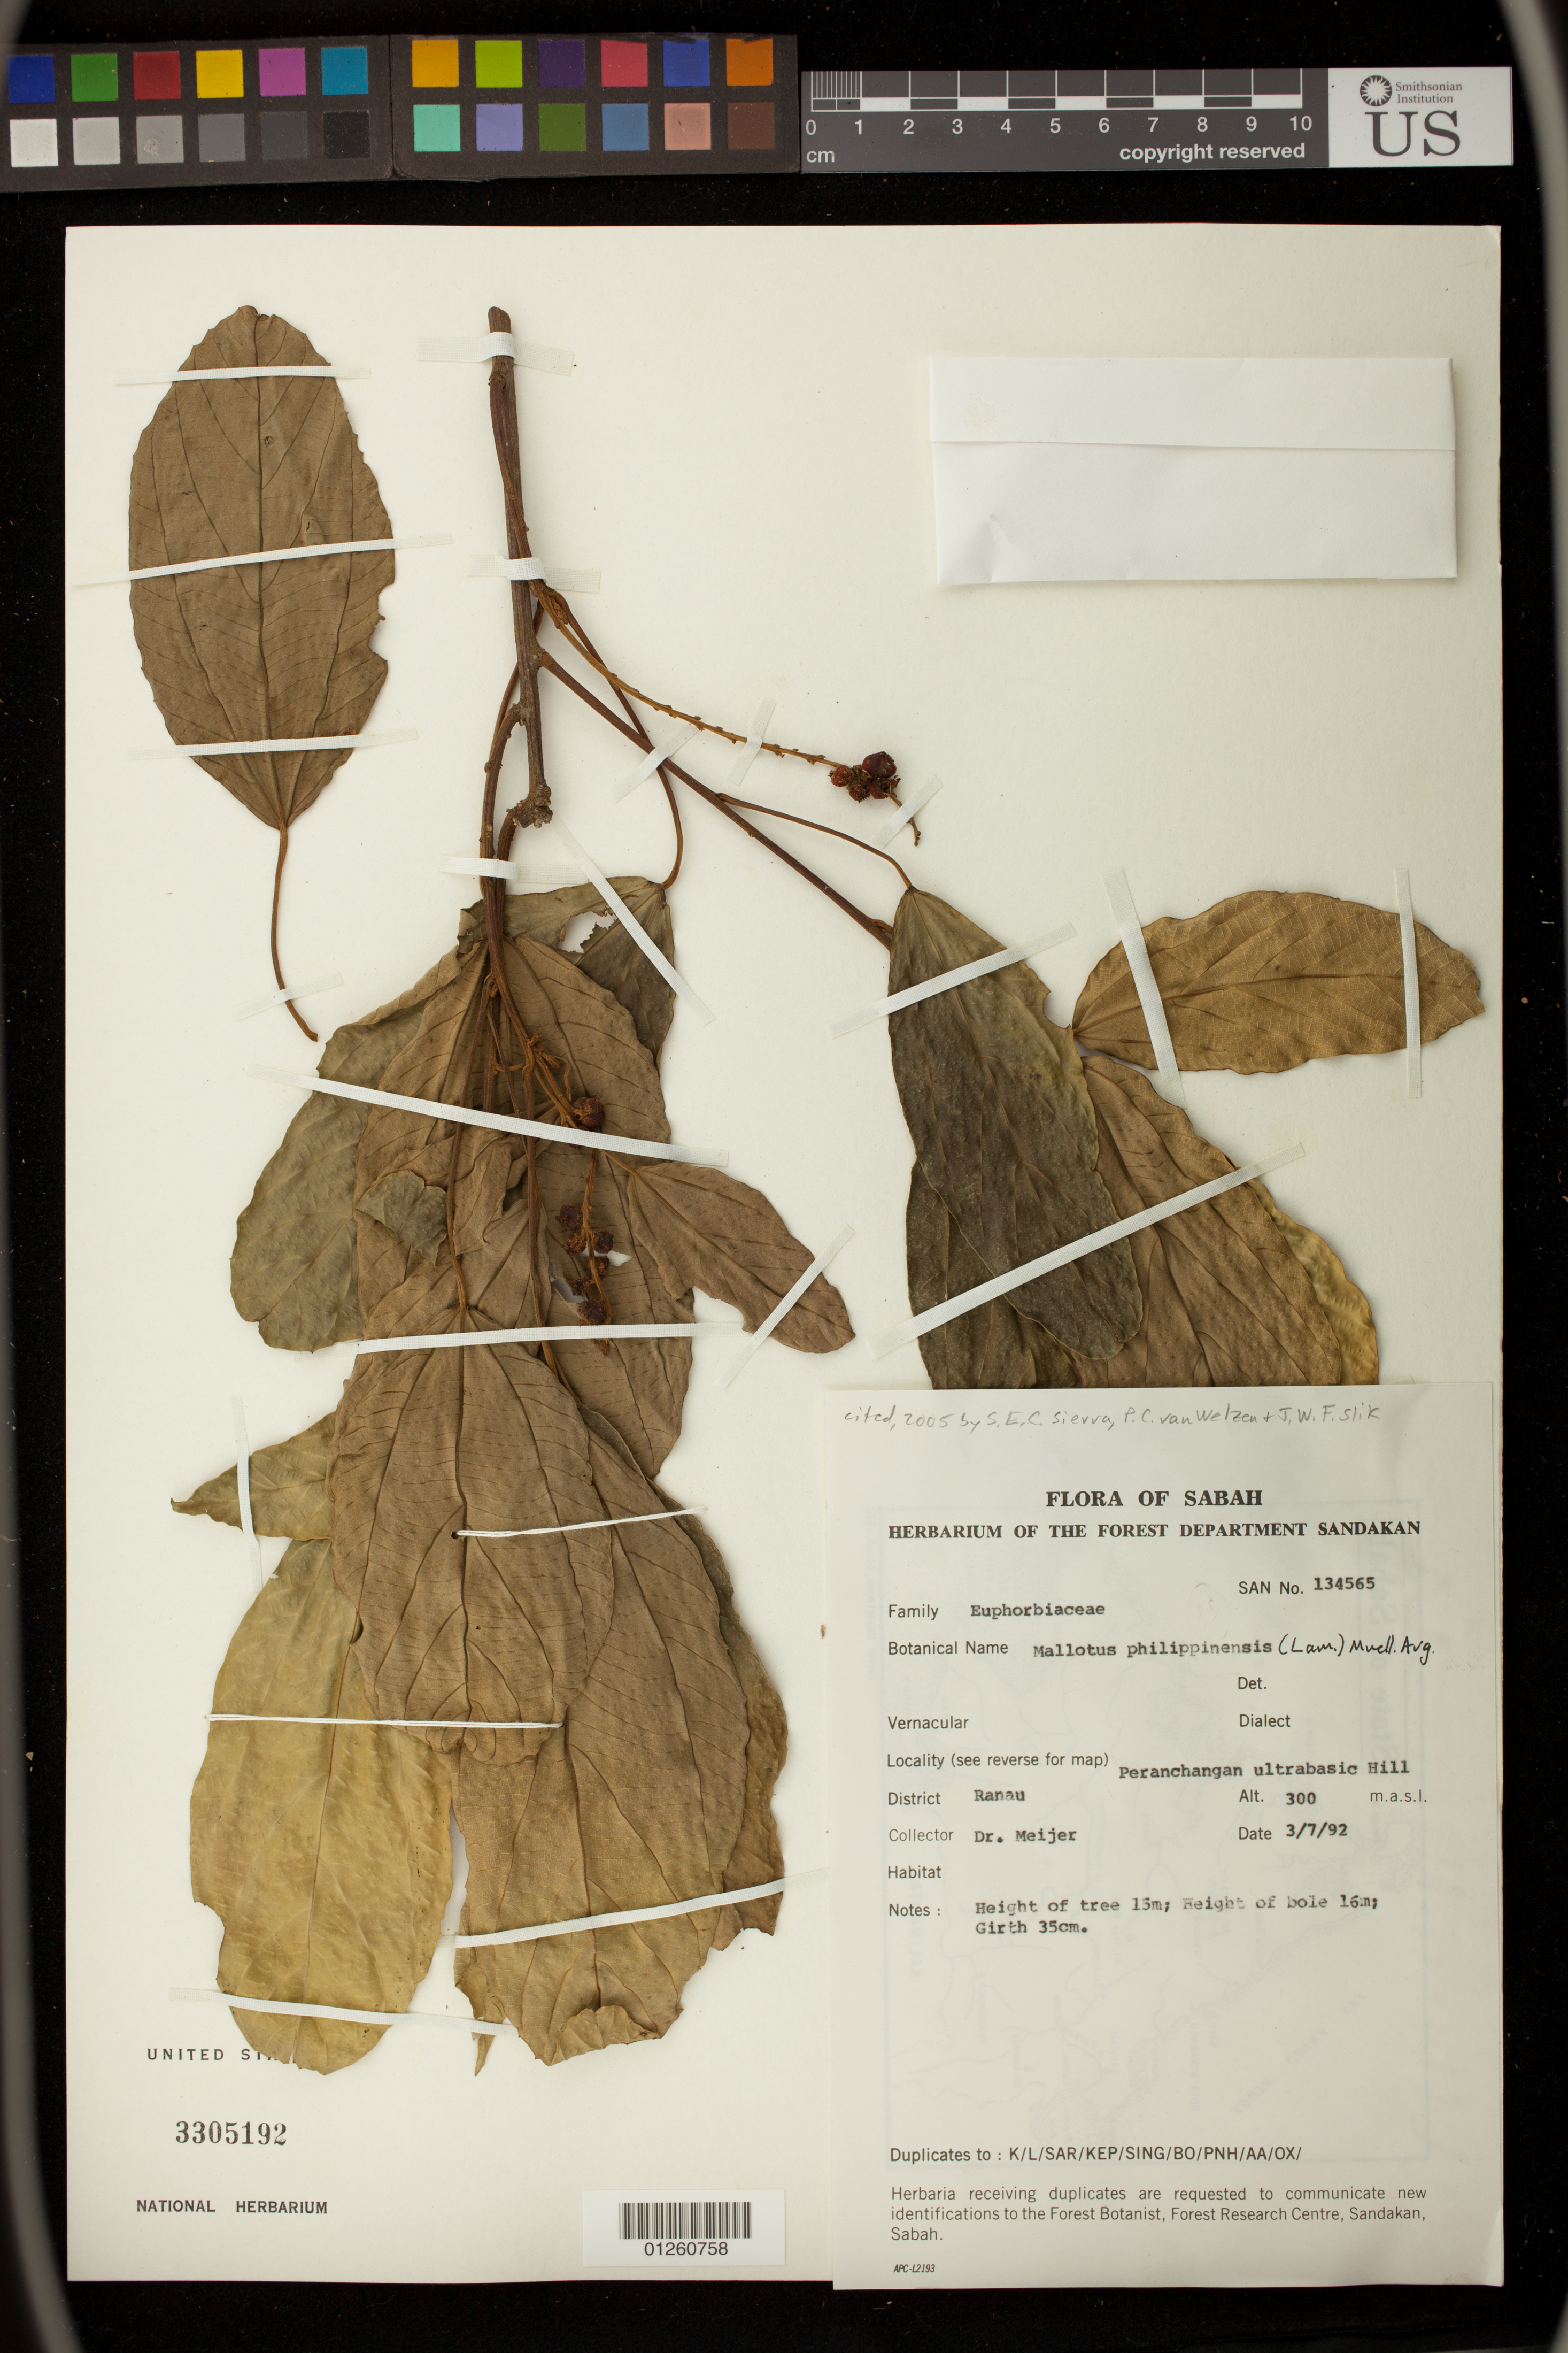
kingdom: Plantae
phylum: Tracheophyta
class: Magnoliopsida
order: Malpighiales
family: Euphorbiaceae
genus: Mallotus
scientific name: Mallotus philippensis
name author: (Lam.) Müll. Arg.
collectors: -- Meijer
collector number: SAN No. 134565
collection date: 1992-03-07 or 1992-07-03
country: Malaysia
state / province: Sabah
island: Borneo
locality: Ranau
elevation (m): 300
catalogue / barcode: US 3305192